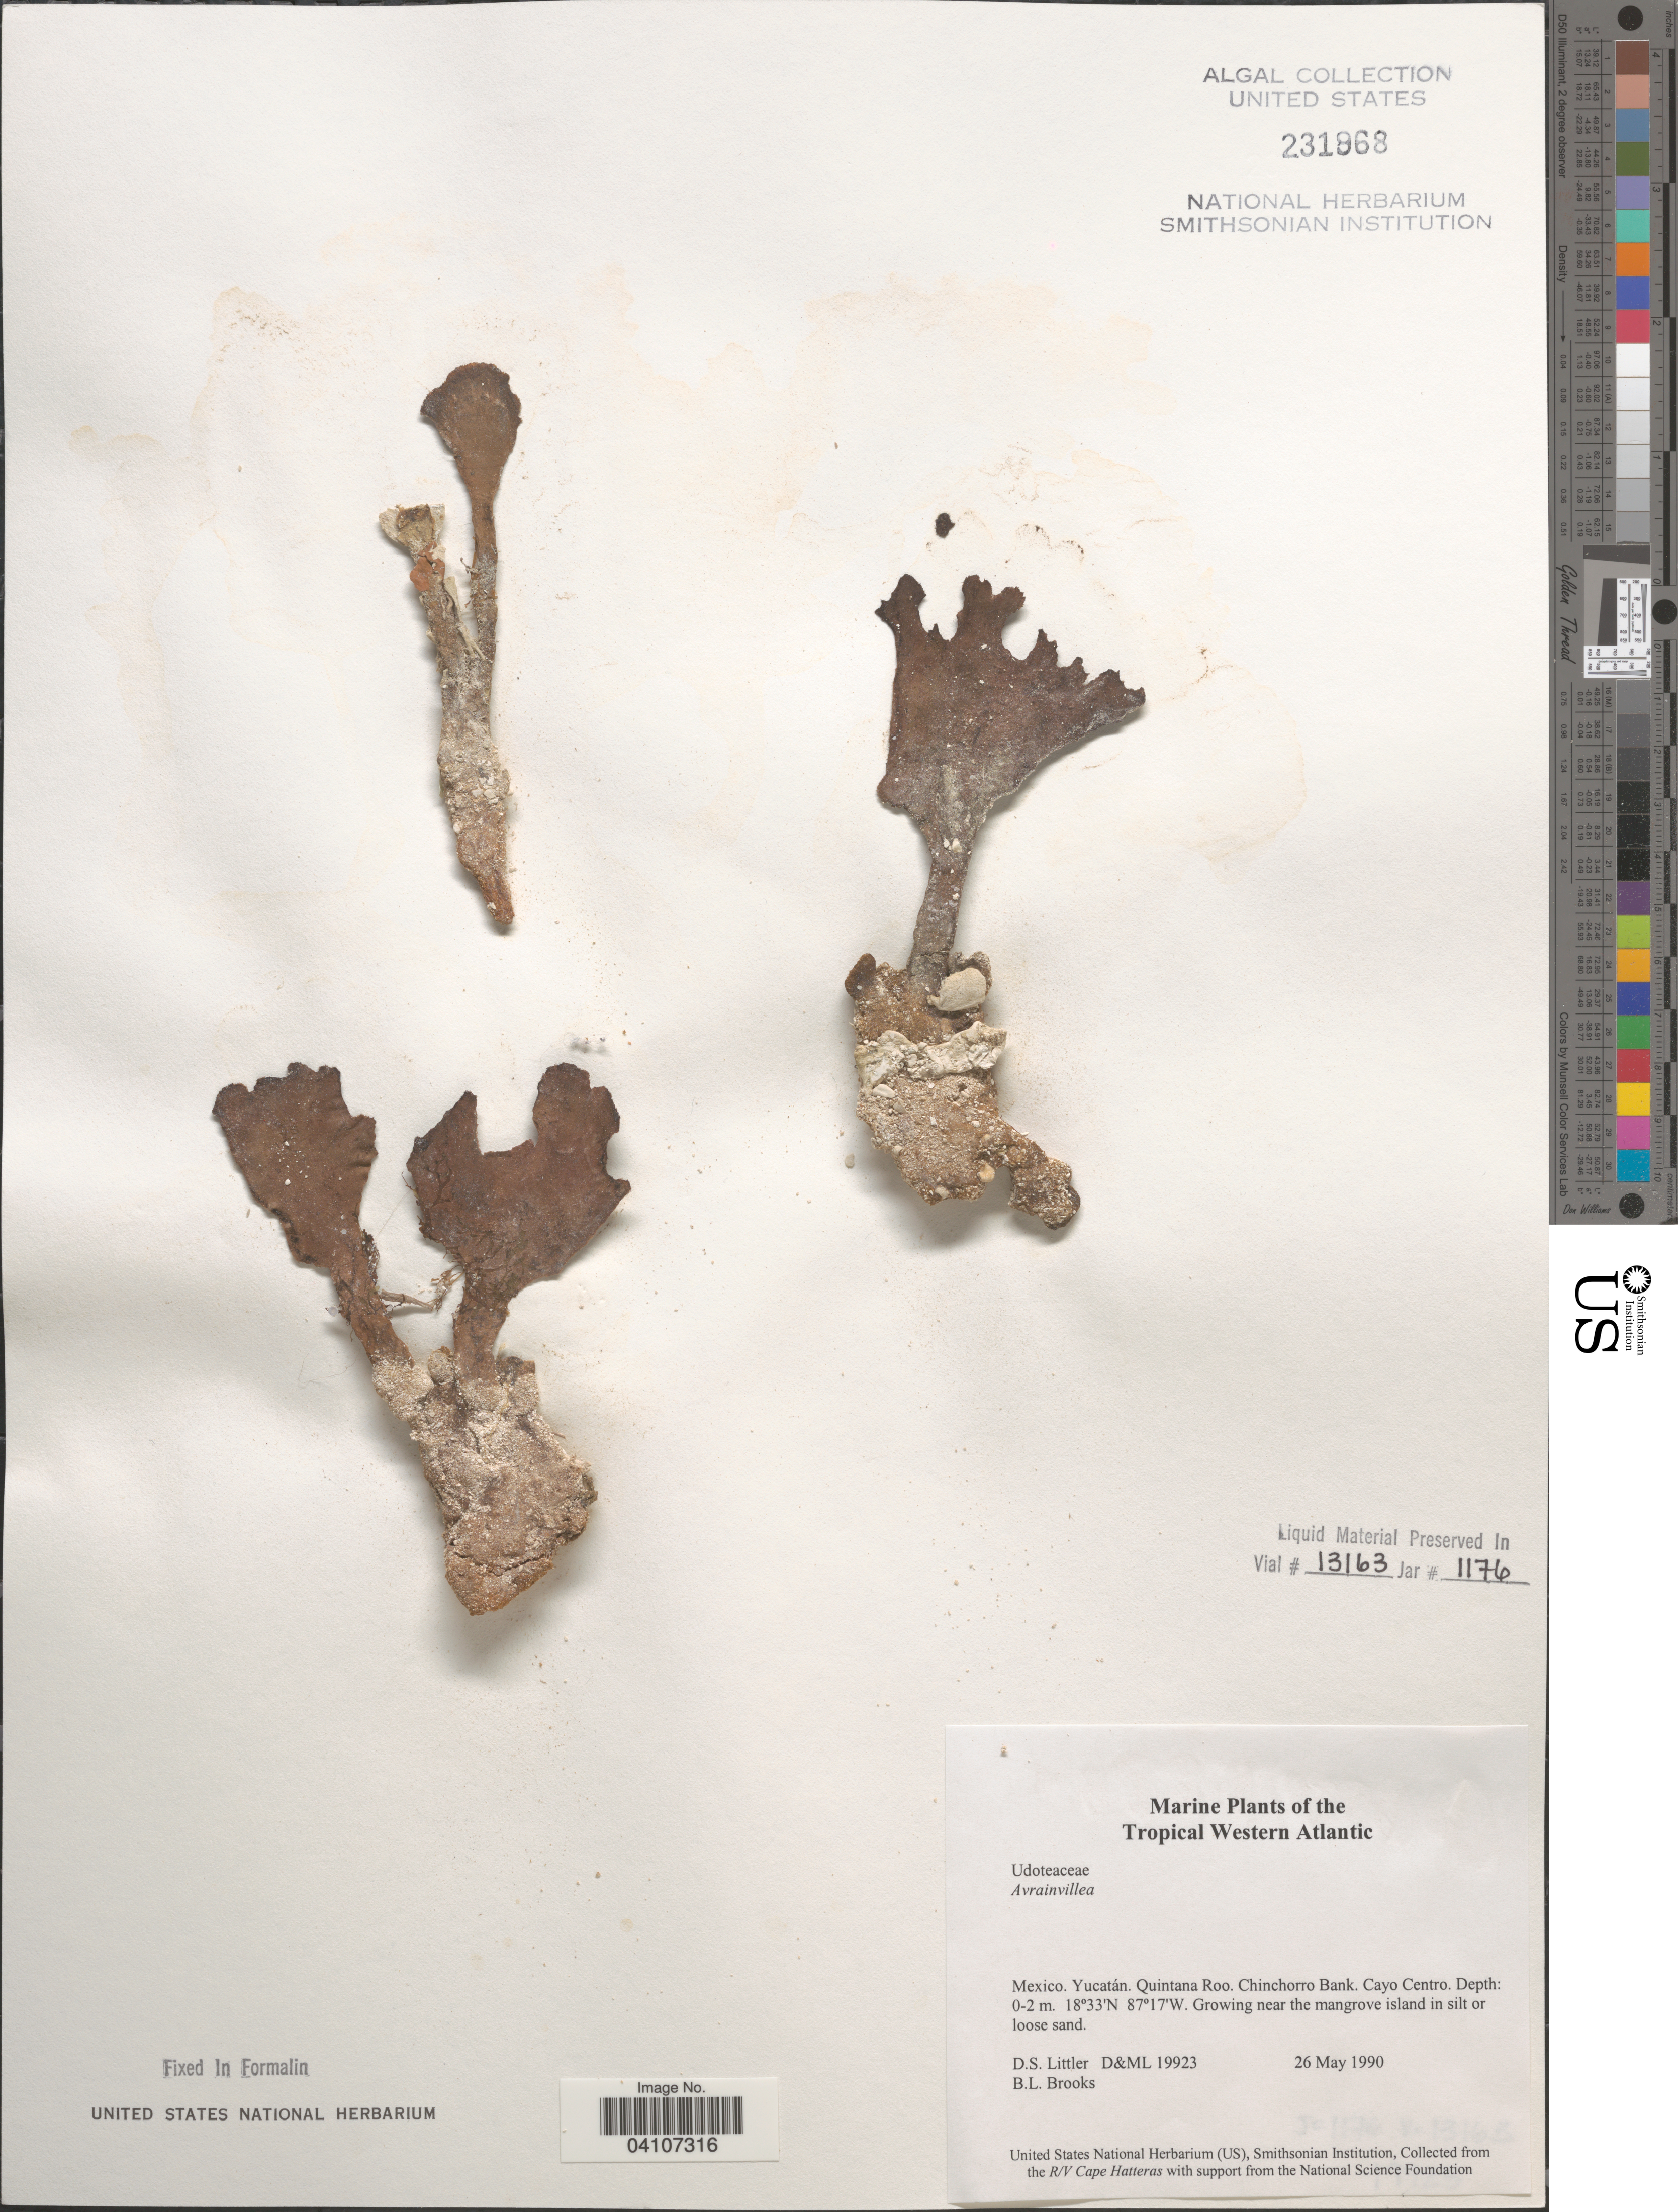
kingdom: Plantae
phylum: Chlorophyta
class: Ulvophyceae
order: Bryopsidales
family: Dichotomosiphonaceae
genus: Avrainvillea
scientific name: Avrainvillea sp.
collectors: D. S. Littler & B. Brooks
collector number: D&ML19923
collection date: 1990-05-26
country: Mexico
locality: Tropical Western Atlantic. Yucatán. Quintana Roo. Chinchorro Bank. Cayo Centro. Near the mangrove island.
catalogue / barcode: US 231968